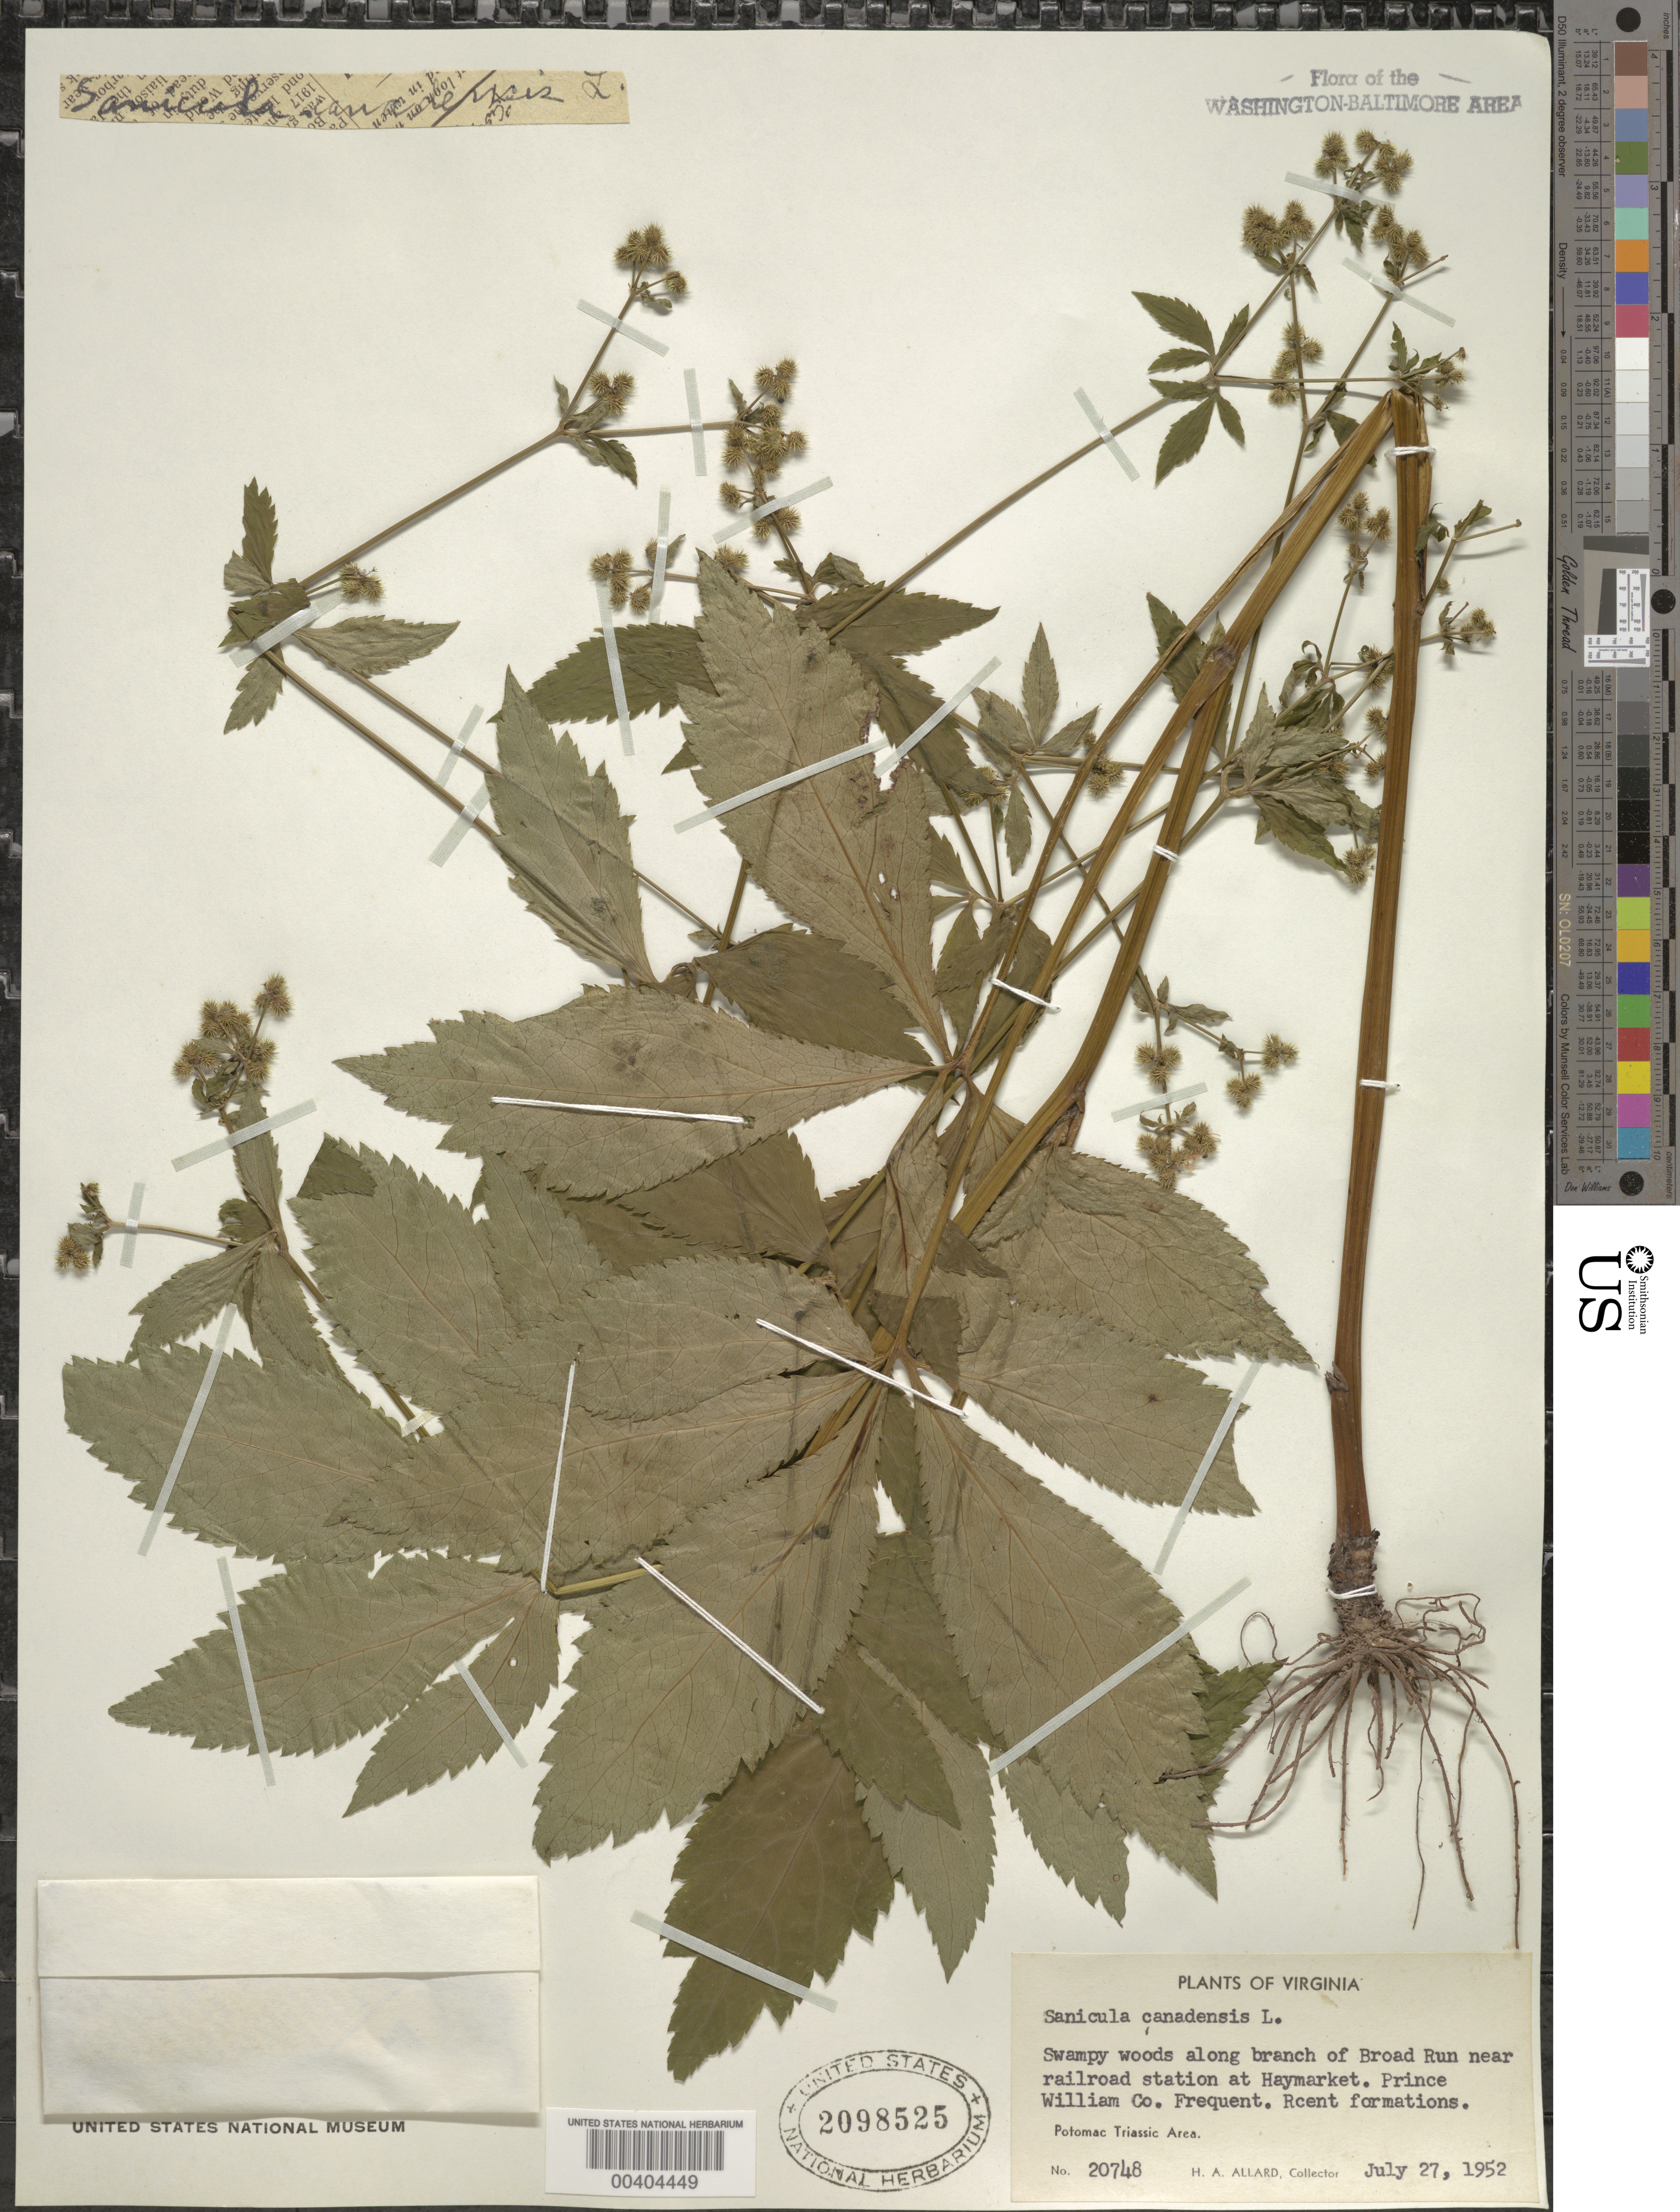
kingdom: Plantae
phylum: Tracheophyta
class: Magnoliopsida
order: Apiales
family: Apiaceae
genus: Sanicula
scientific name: Sanicula canadensis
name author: L.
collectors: H. A. Allard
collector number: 20748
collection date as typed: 27 Jul 1952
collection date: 1952-07-27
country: United States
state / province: Virginia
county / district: Prince William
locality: Broad Run near Railroad Station at Haymarket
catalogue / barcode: US 2098525